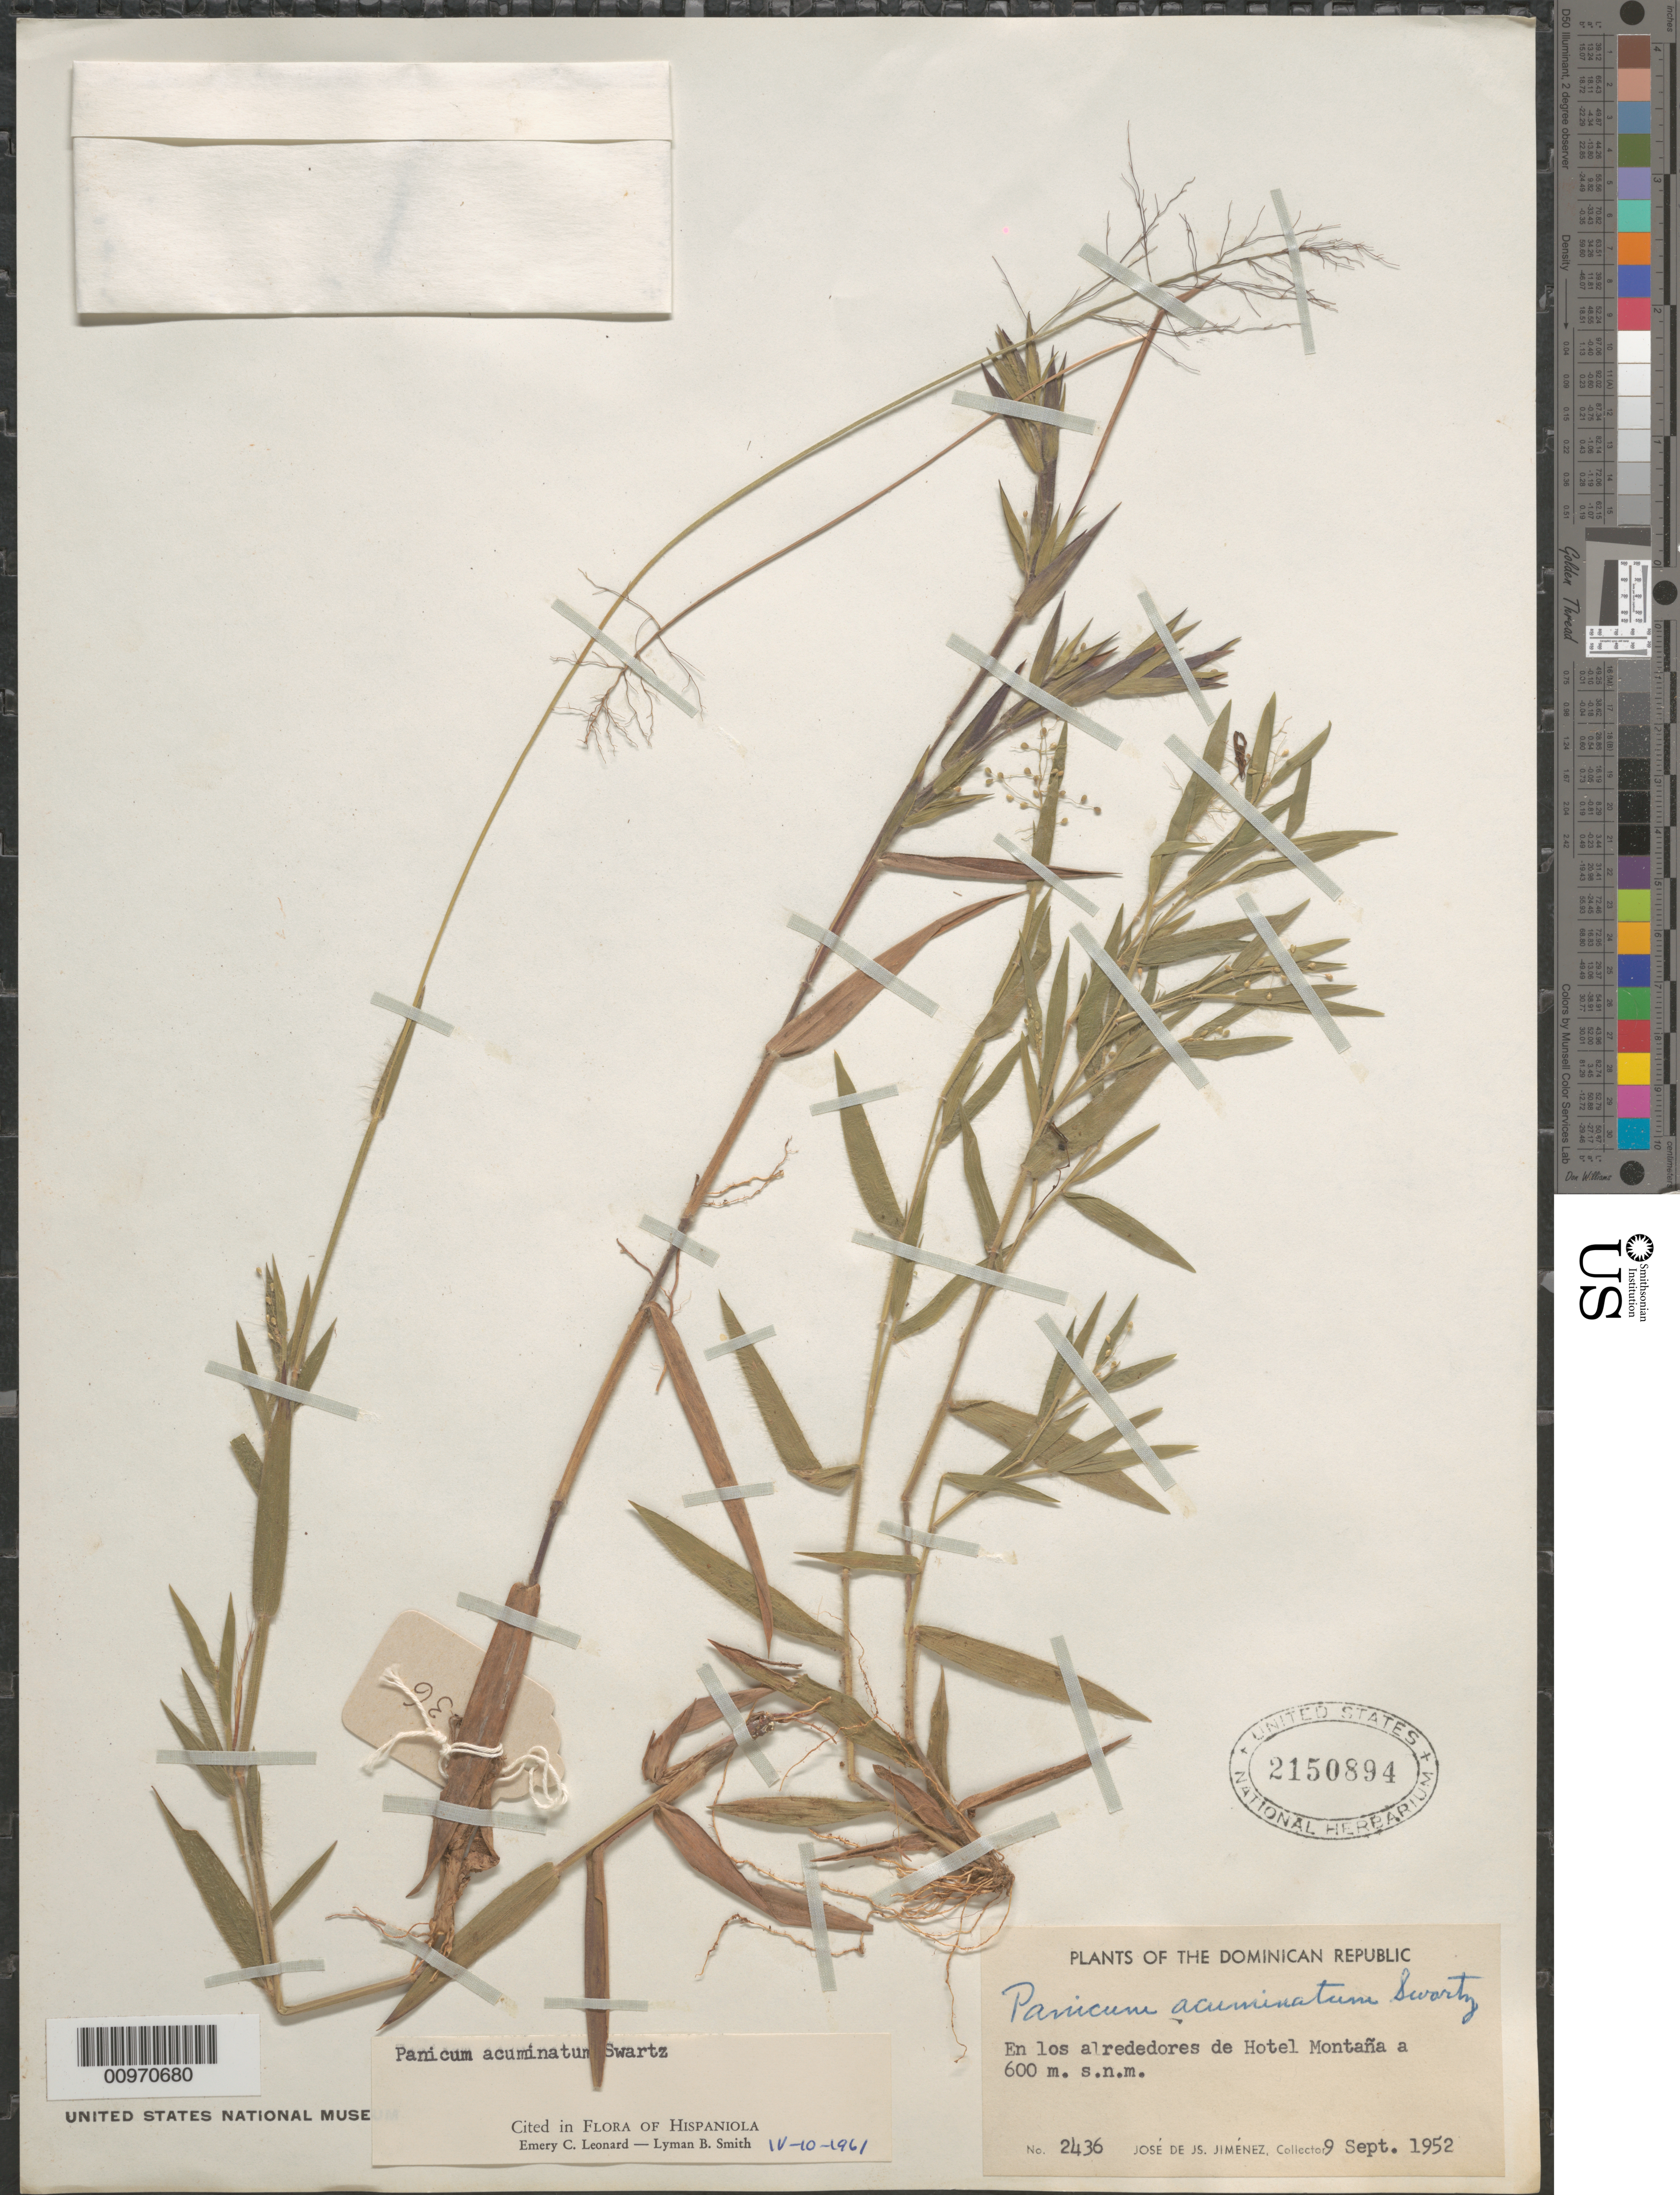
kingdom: Plantae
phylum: Tracheophyta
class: Liliopsida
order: Poales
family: Poaceae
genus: Panicum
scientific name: Panicum acuminatum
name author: Sw.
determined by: Leonard, E. C.; Smith, L. B.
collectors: J. J. Jiménez Almonte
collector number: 2436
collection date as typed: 09 Sep 1952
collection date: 1952-09-09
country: Dominican Republic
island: Hispaniola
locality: Hotel Montaña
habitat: En los alredadores de hotel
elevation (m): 600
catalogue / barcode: US 2150894